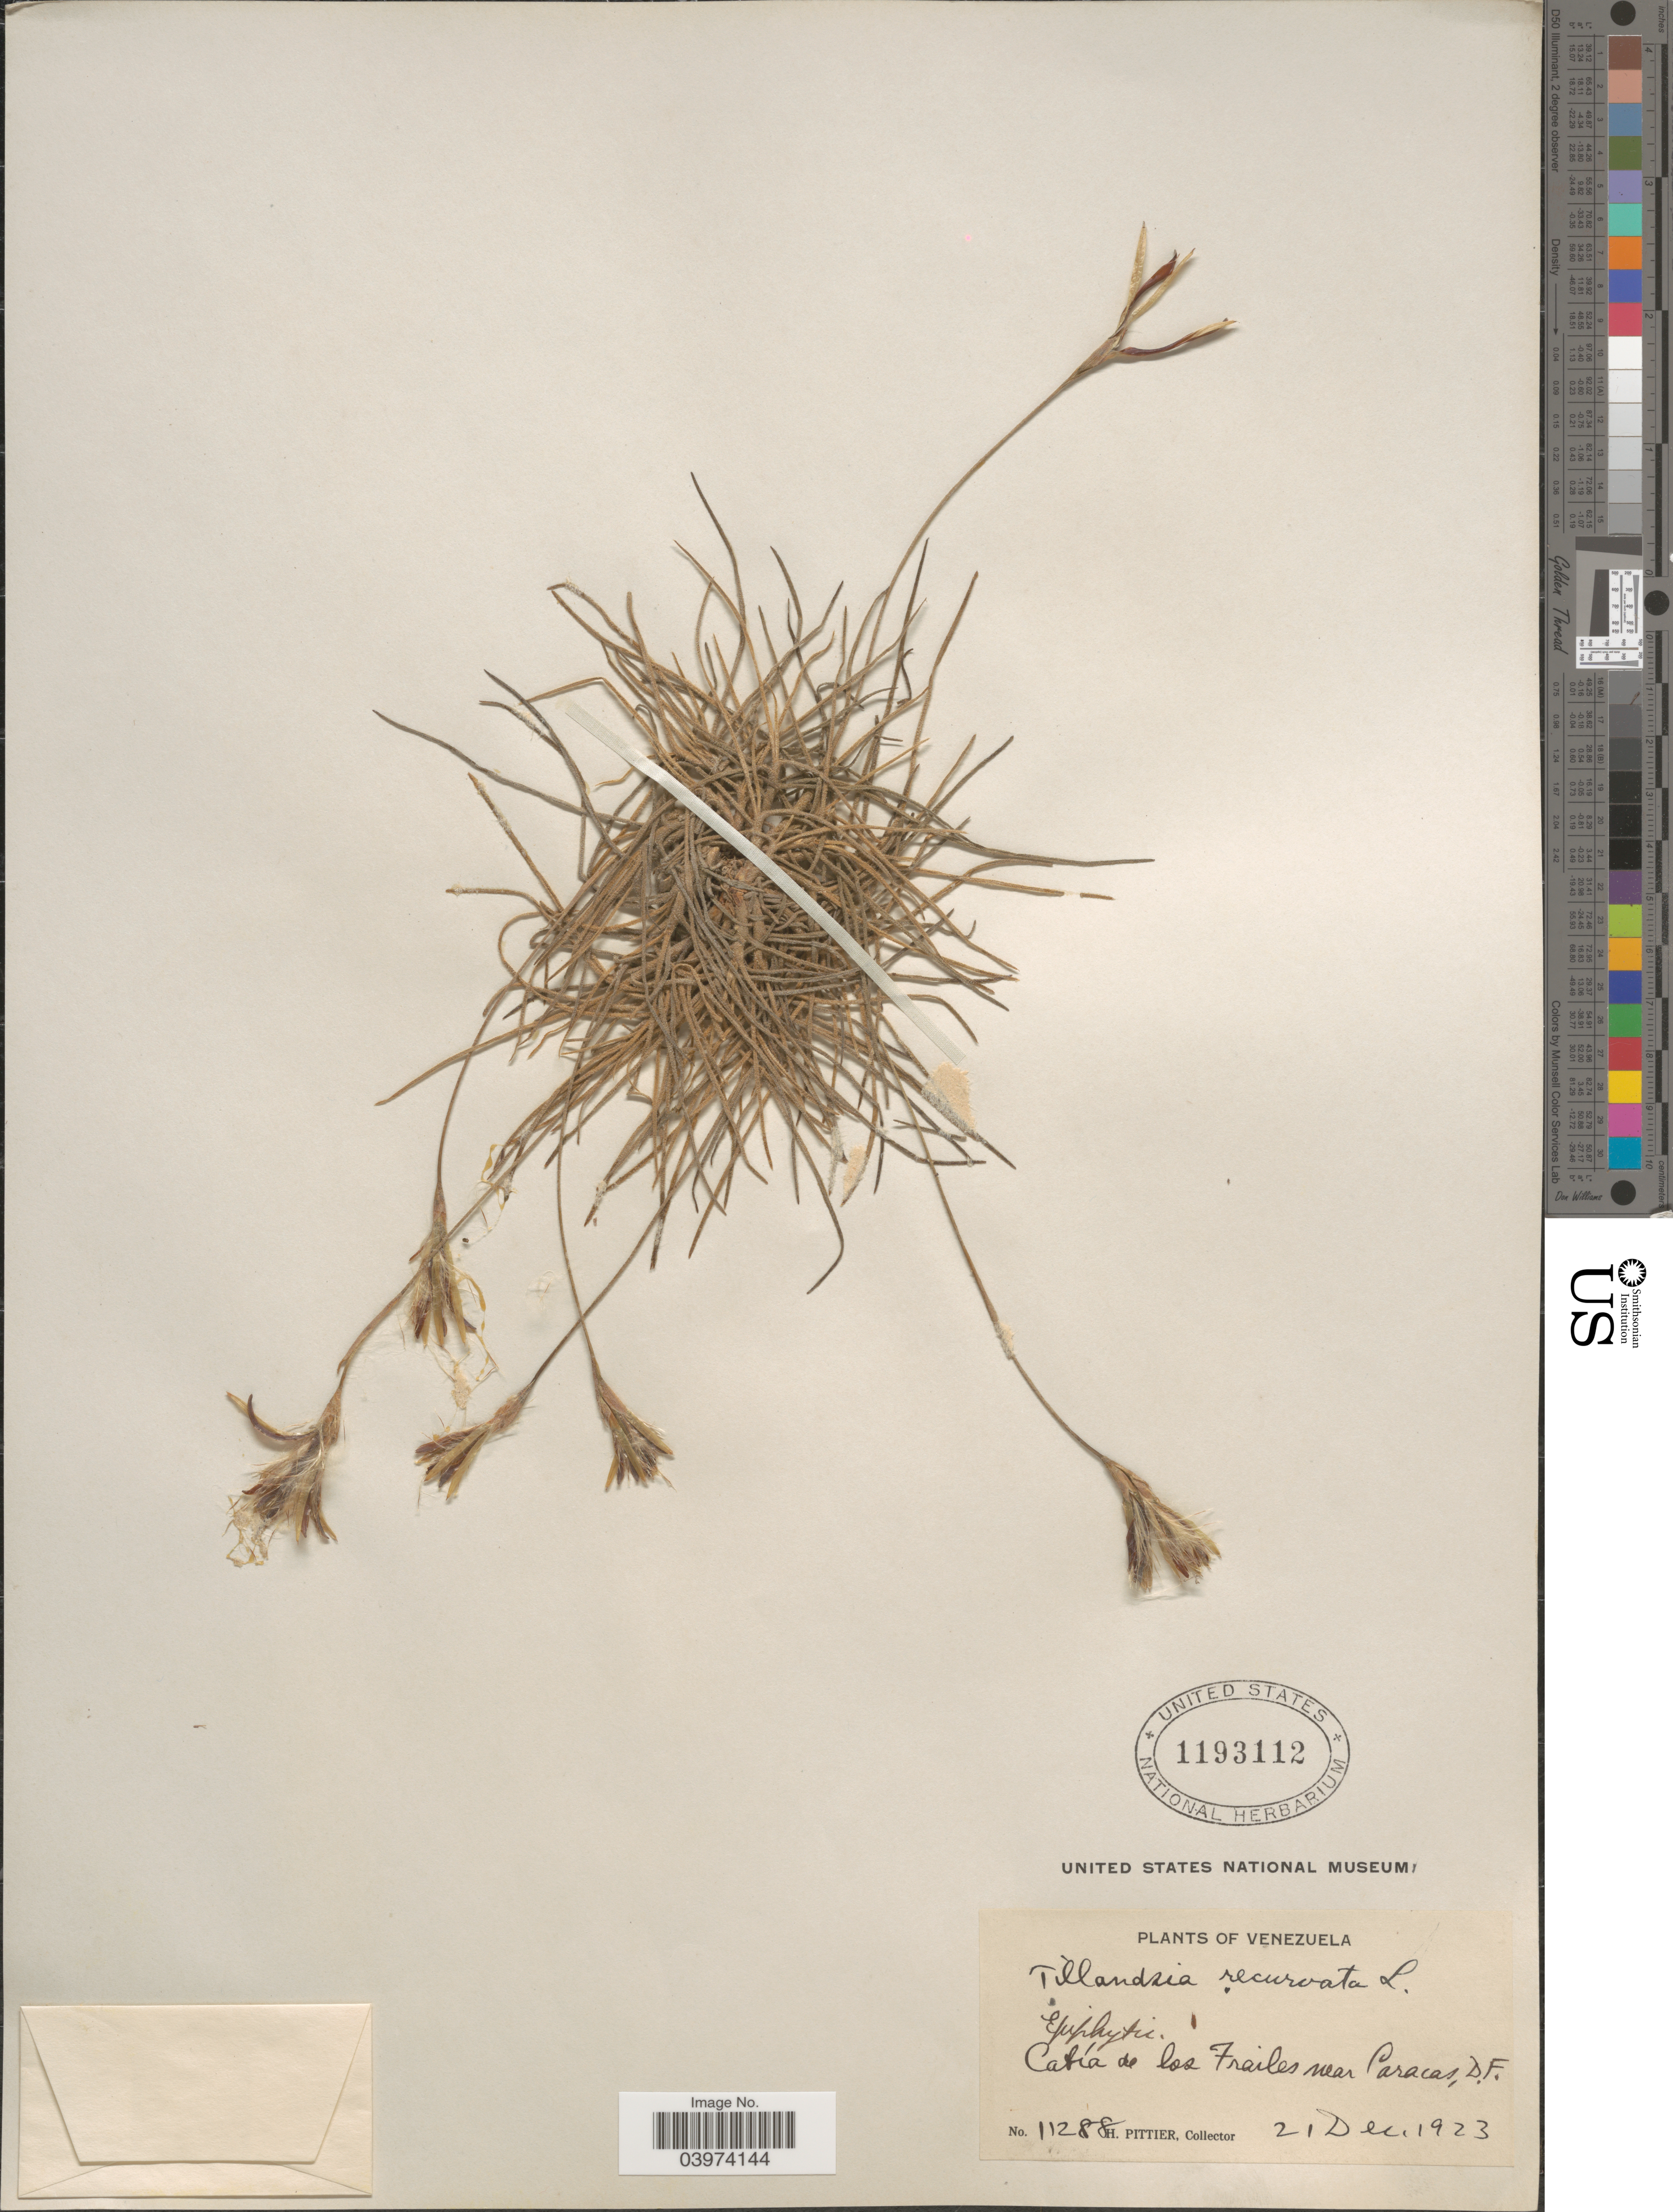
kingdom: Plantae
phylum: Tracheophyta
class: Liliopsida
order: Poales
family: Bromeliaceae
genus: Tillandsia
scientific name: Tillandsia recurvata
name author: L.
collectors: H. F. Pittier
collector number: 11288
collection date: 1923-12-21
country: Venezuela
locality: Cabía de los Frailes near Caracas, D.F.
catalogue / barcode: US 1193112